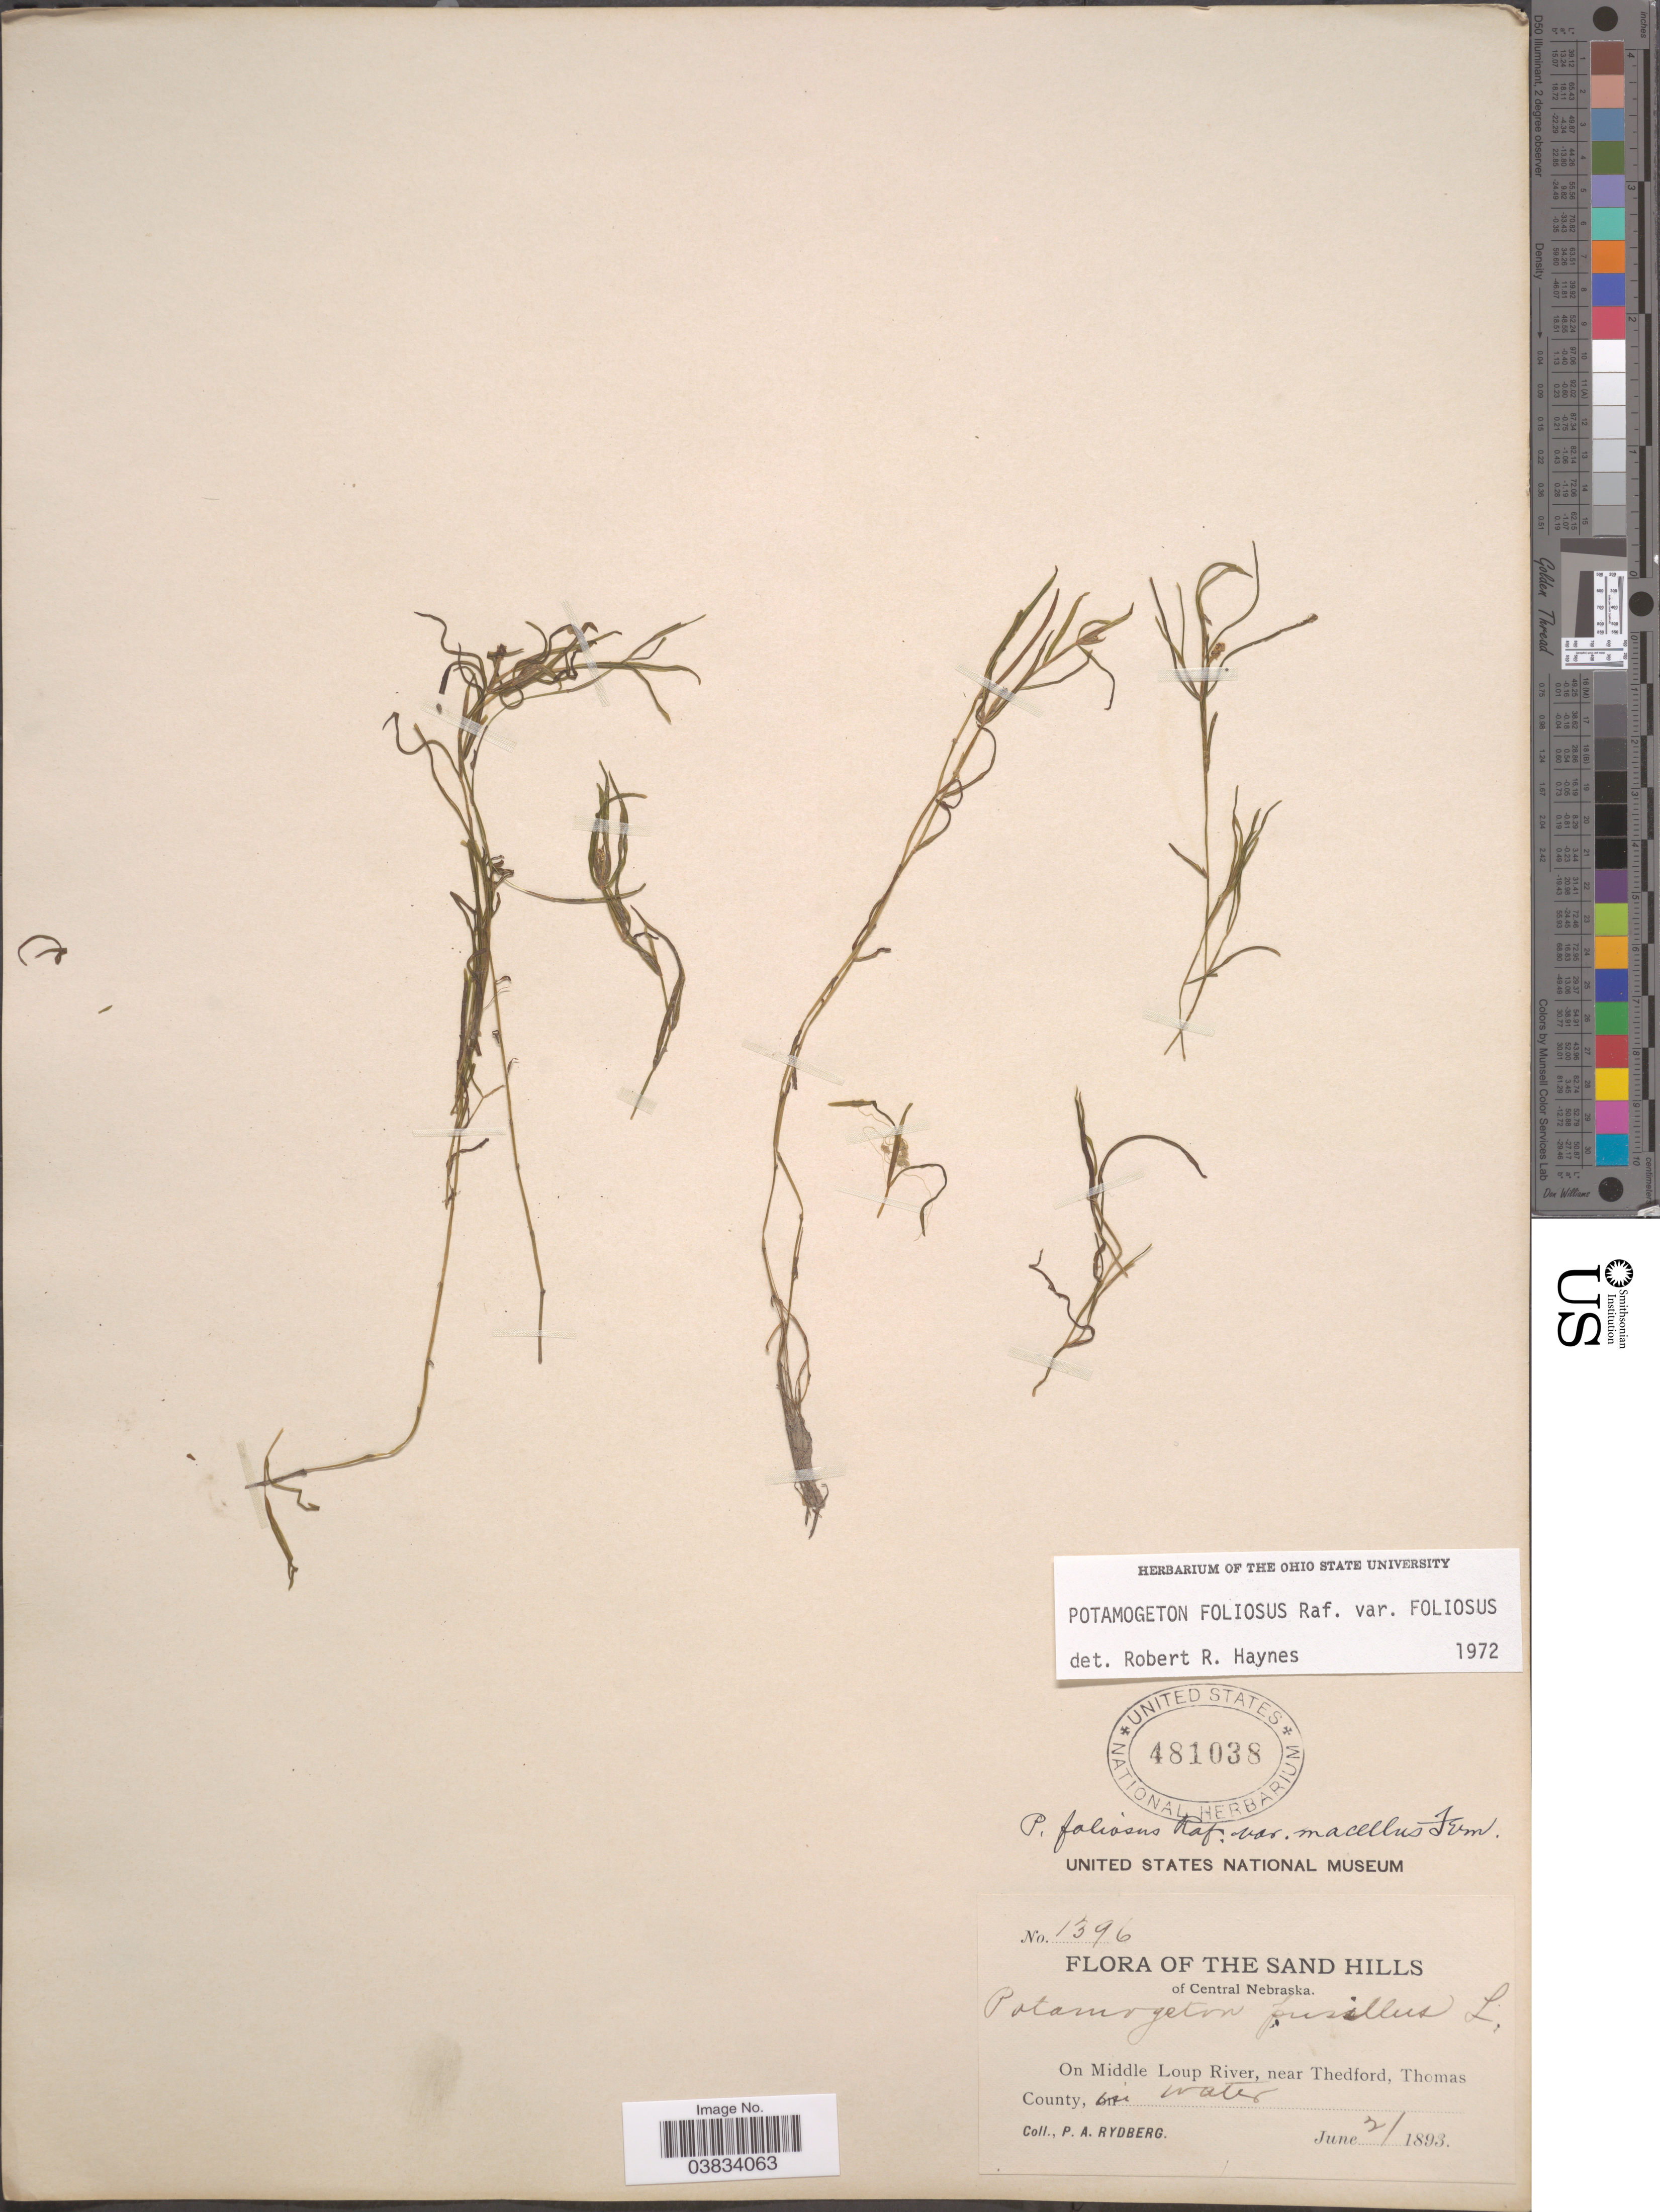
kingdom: Plantae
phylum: Tracheophyta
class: Liliopsida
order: Alismatales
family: Potamogetonaceae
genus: Potamogeton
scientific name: Potamogeton foliosus var. foliosus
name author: Raf.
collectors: P. A. Rydberg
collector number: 1396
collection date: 1893-06-21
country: United States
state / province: Nebraska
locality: The Sand Hills of Central Nebraska. On Middle Loup River, near Thedford, Thomas County.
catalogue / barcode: US 481038